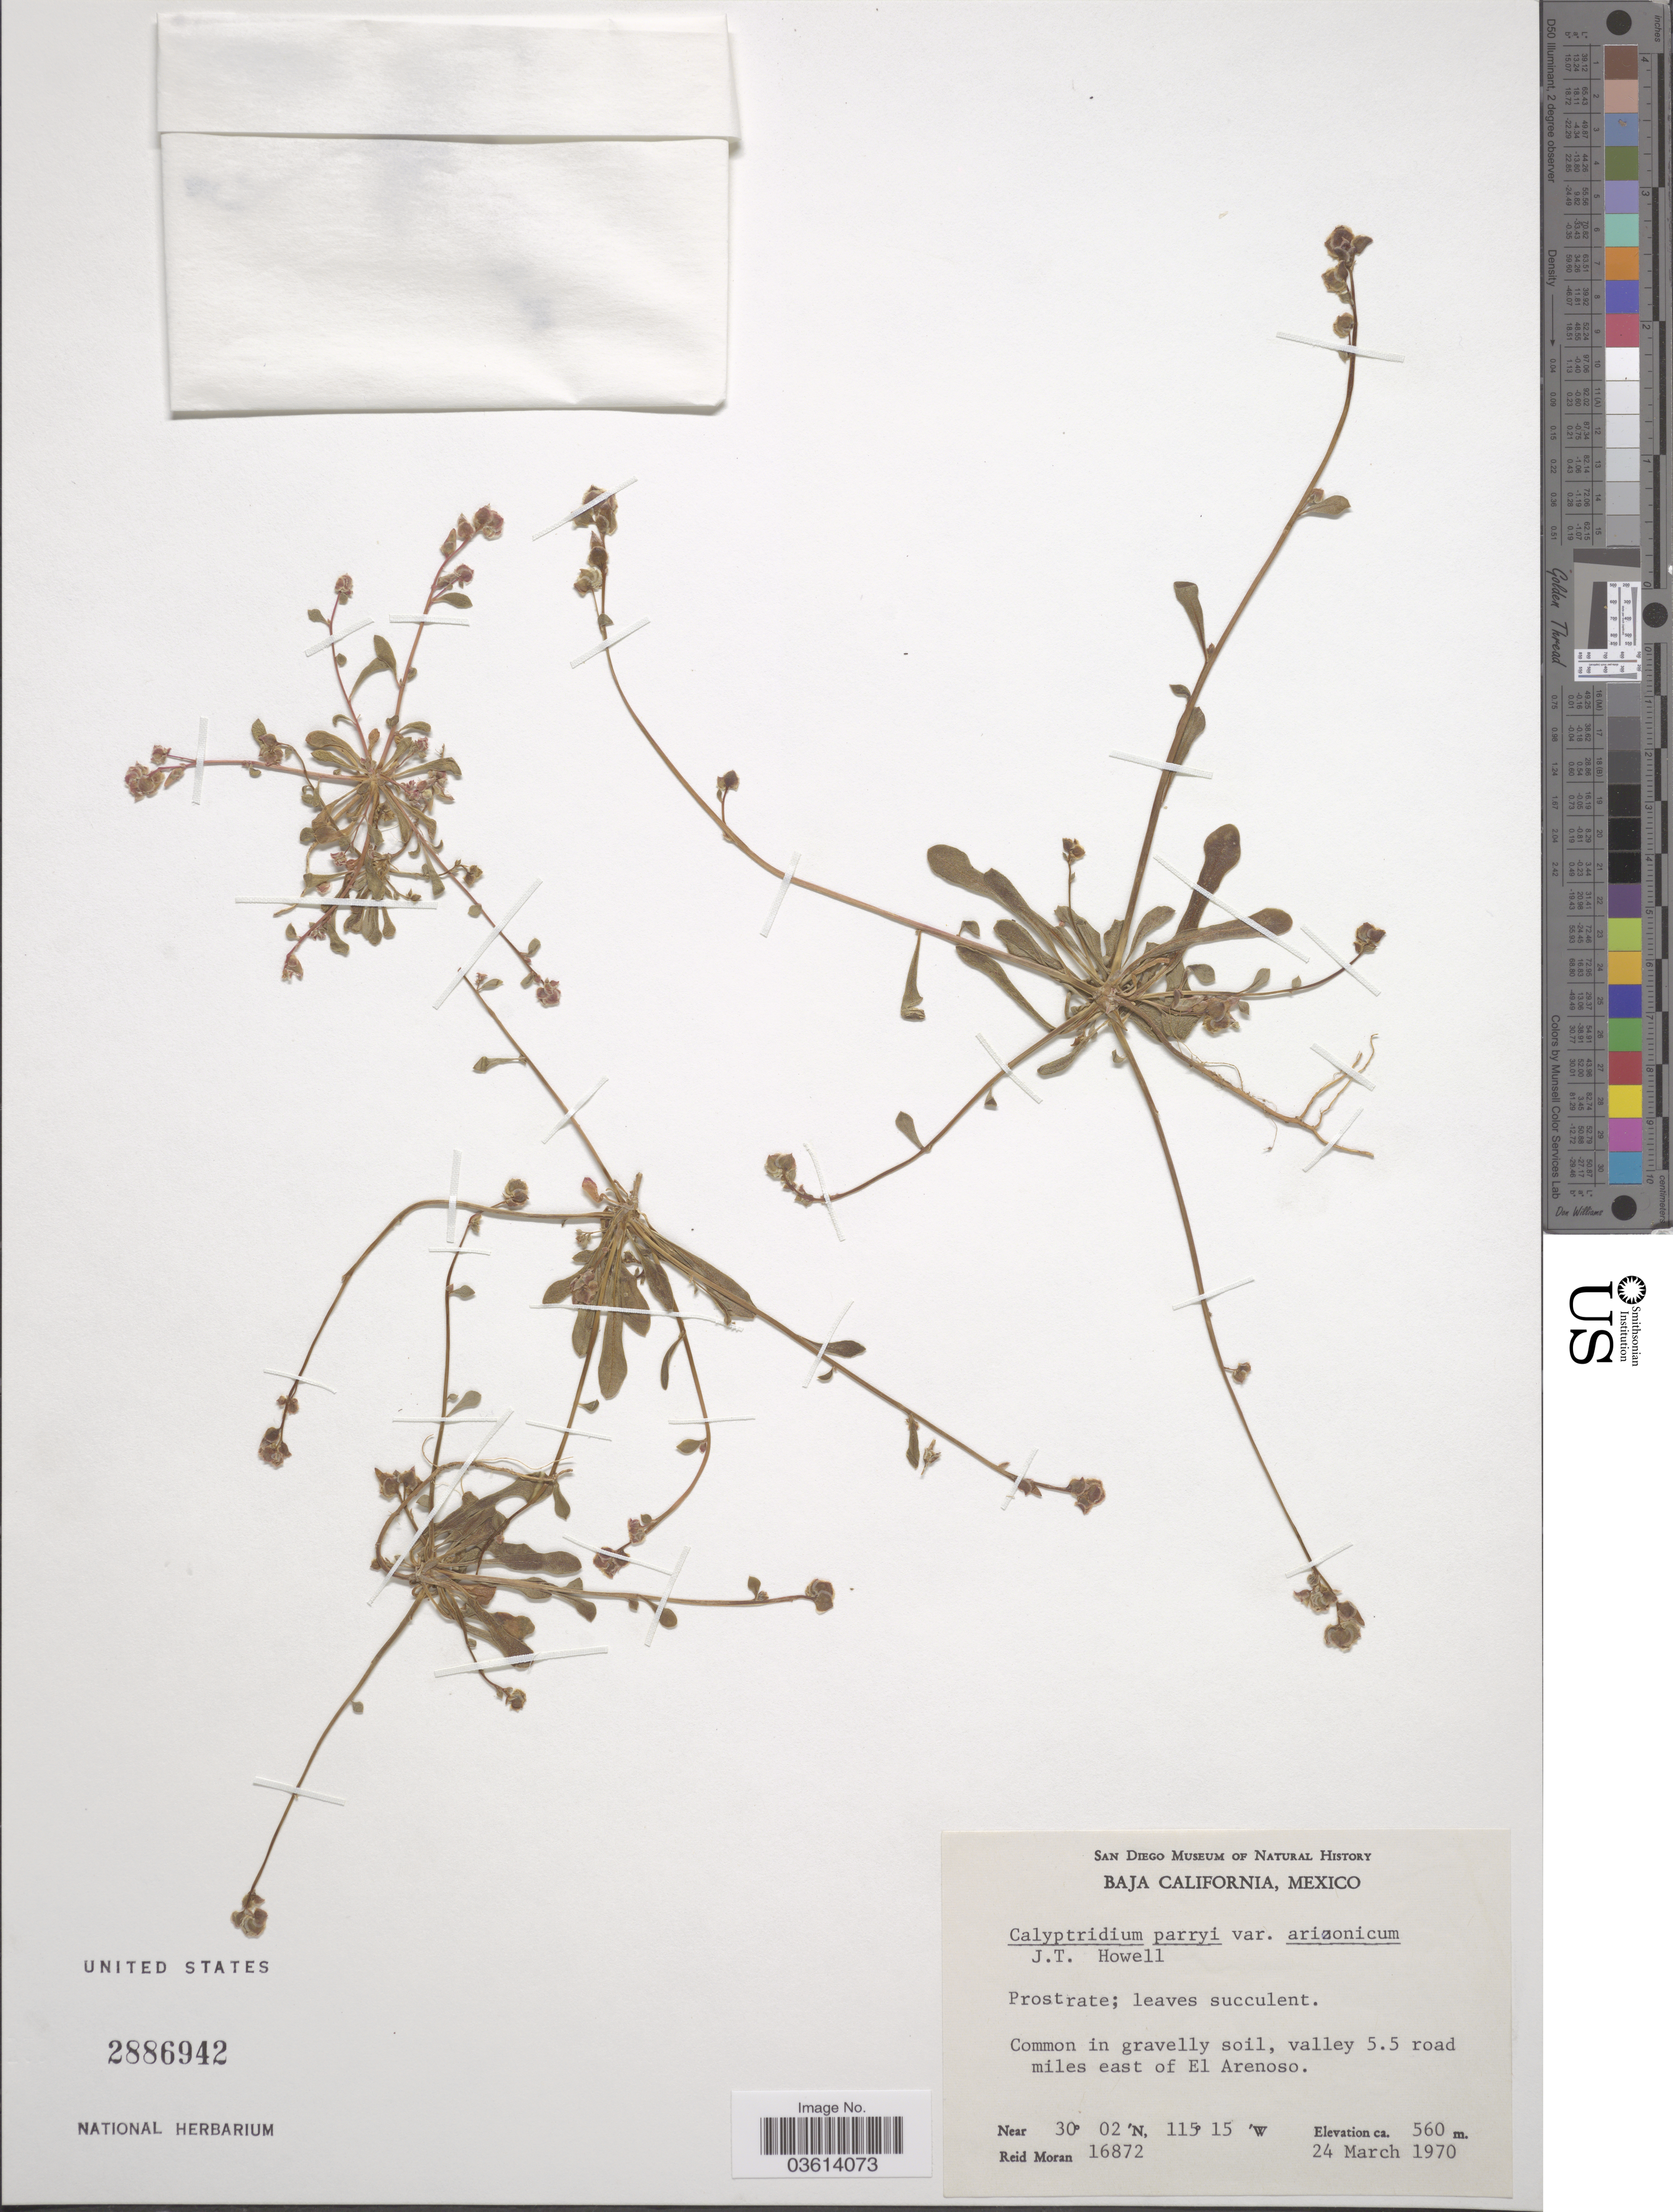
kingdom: Plantae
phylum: Tracheophyta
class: Magnoliopsida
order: Caryophyllales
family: Montiaceae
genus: Calyptridium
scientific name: Calyptridium parryi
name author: A. Gray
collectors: R. Moran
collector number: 16872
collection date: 1970-03-24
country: Mexico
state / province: Baja California Norte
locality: Common in gravelly soil, valley 5.5 road miles east of El Arenoso.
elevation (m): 560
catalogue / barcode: US 2886942